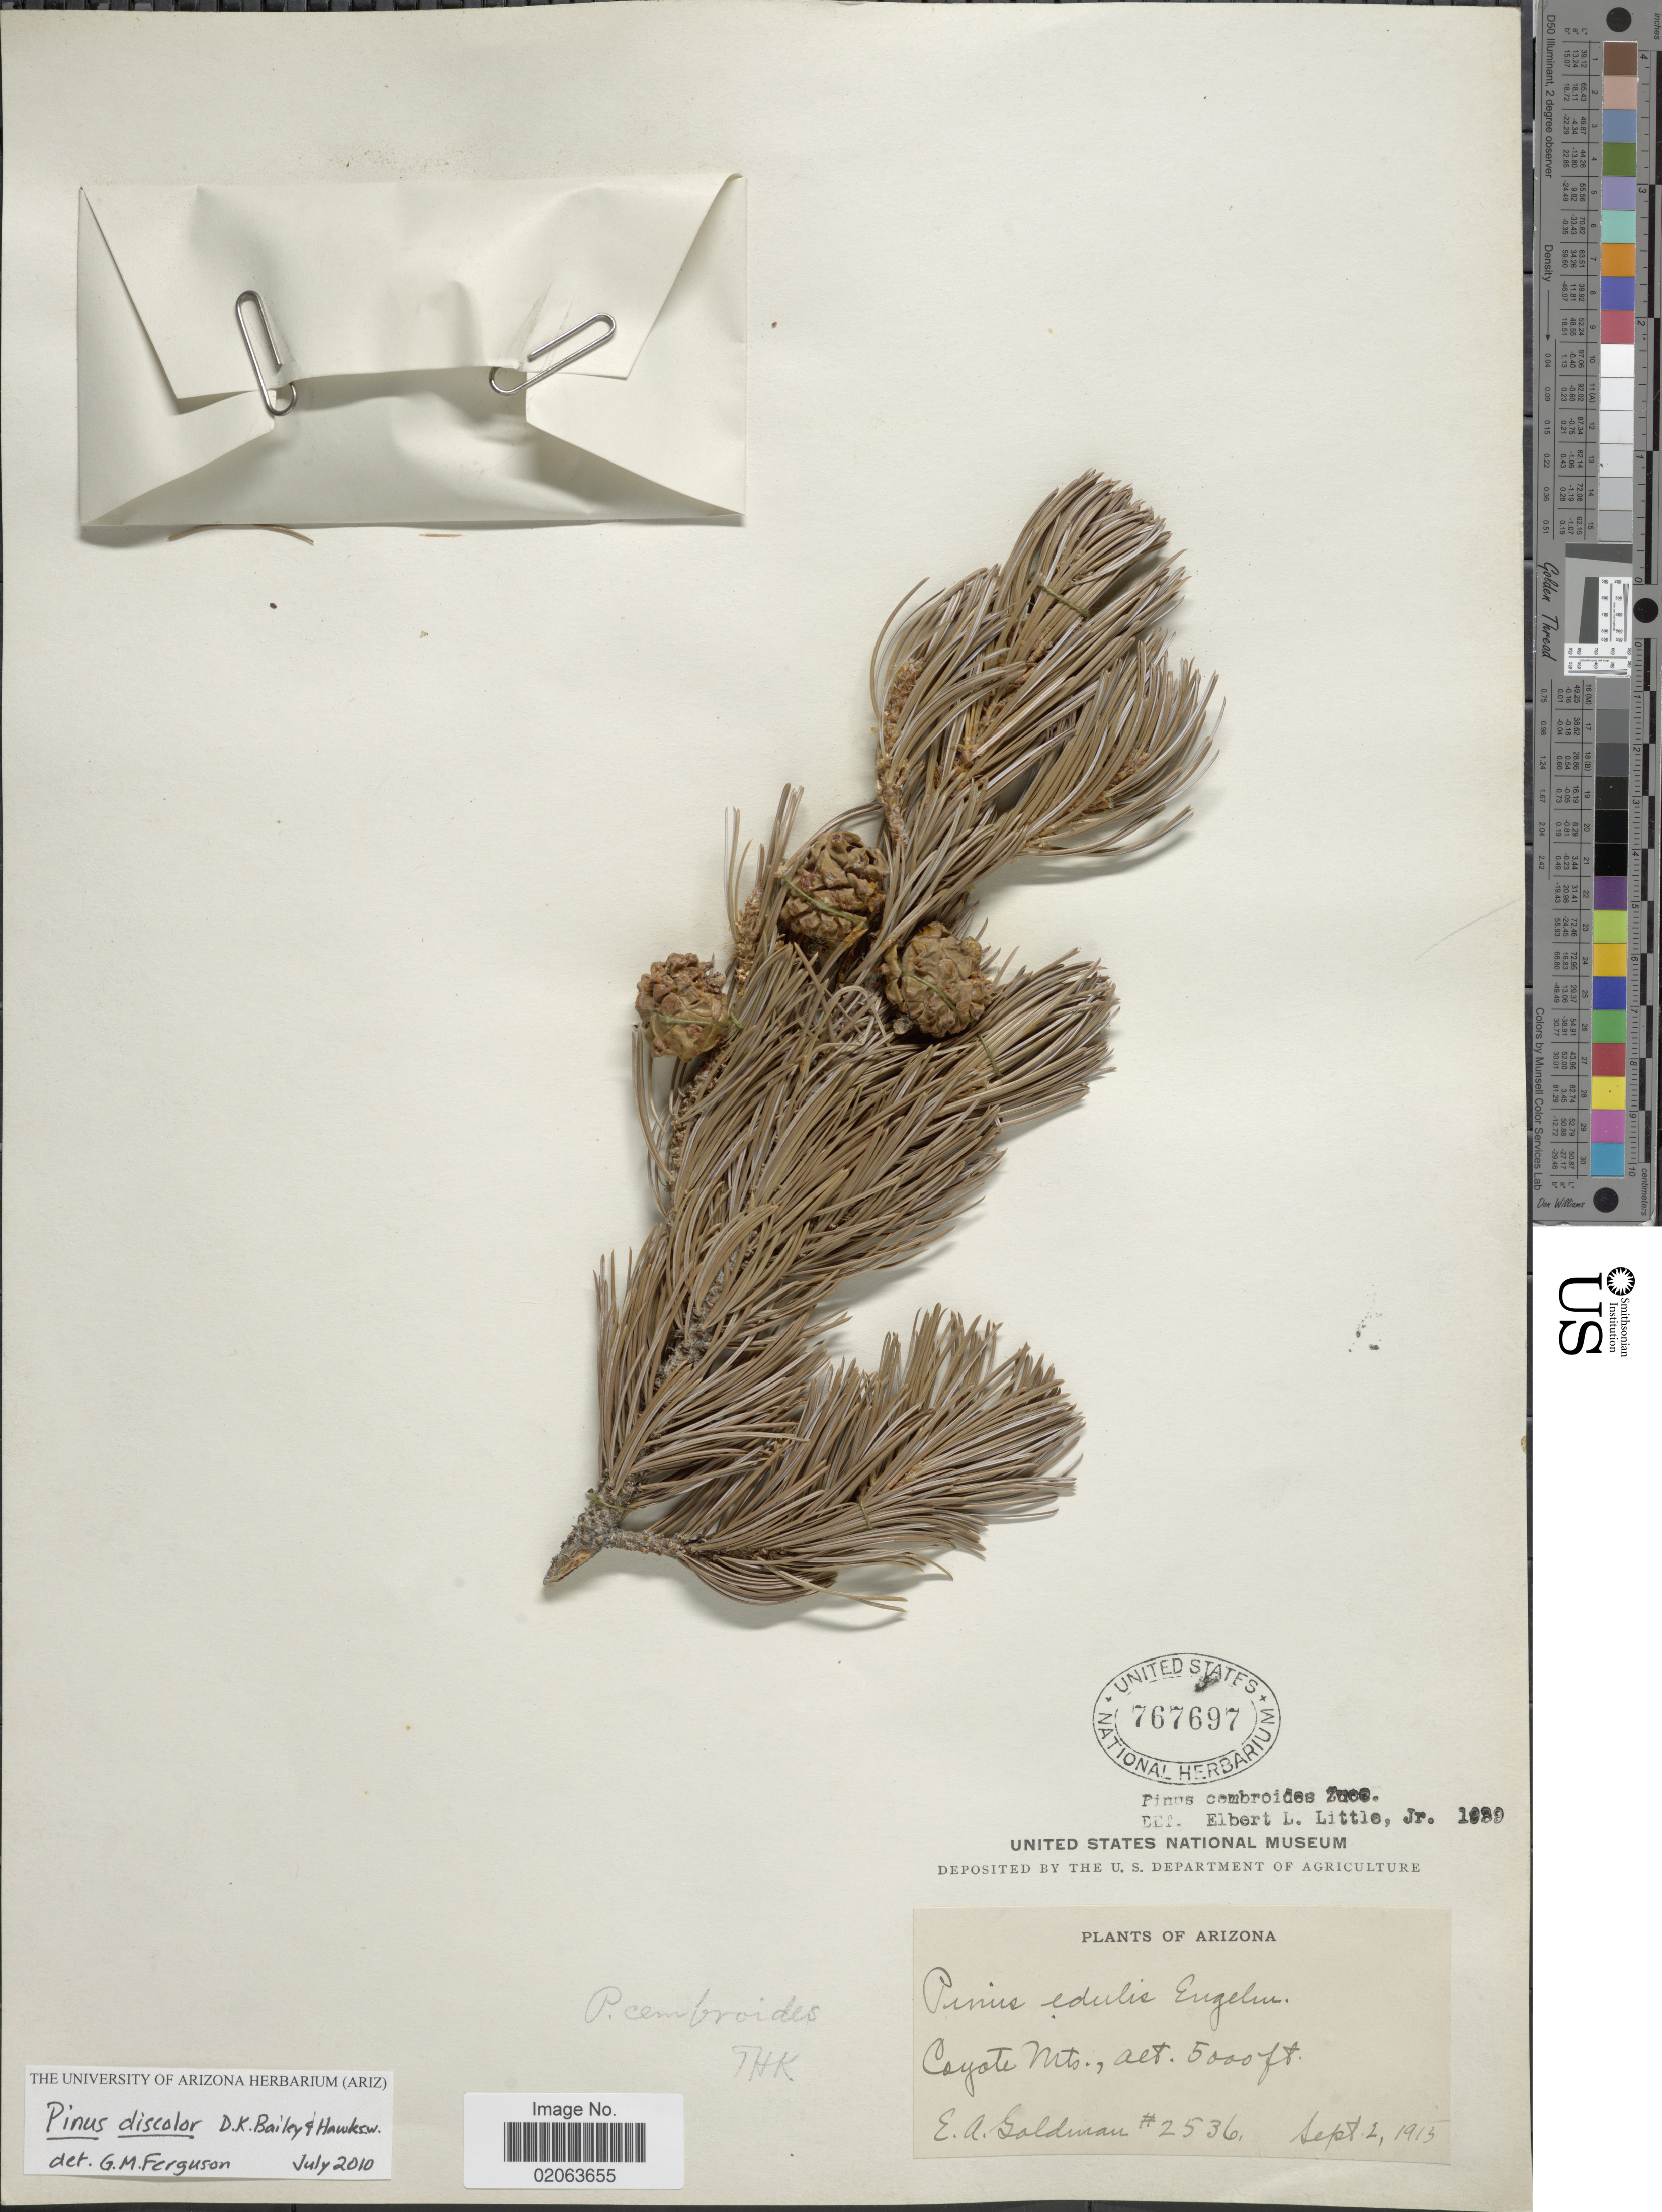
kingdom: Plantae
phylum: Tracheophyta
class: Pinopsida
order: Pinales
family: Pinaceae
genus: Pinus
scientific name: Pinus discolor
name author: D.K. Bailey & Hawksw.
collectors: E. A. Goldman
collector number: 2536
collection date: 1915-09-02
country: United States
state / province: Arizona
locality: Coyote Mts.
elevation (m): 1524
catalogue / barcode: US 767697